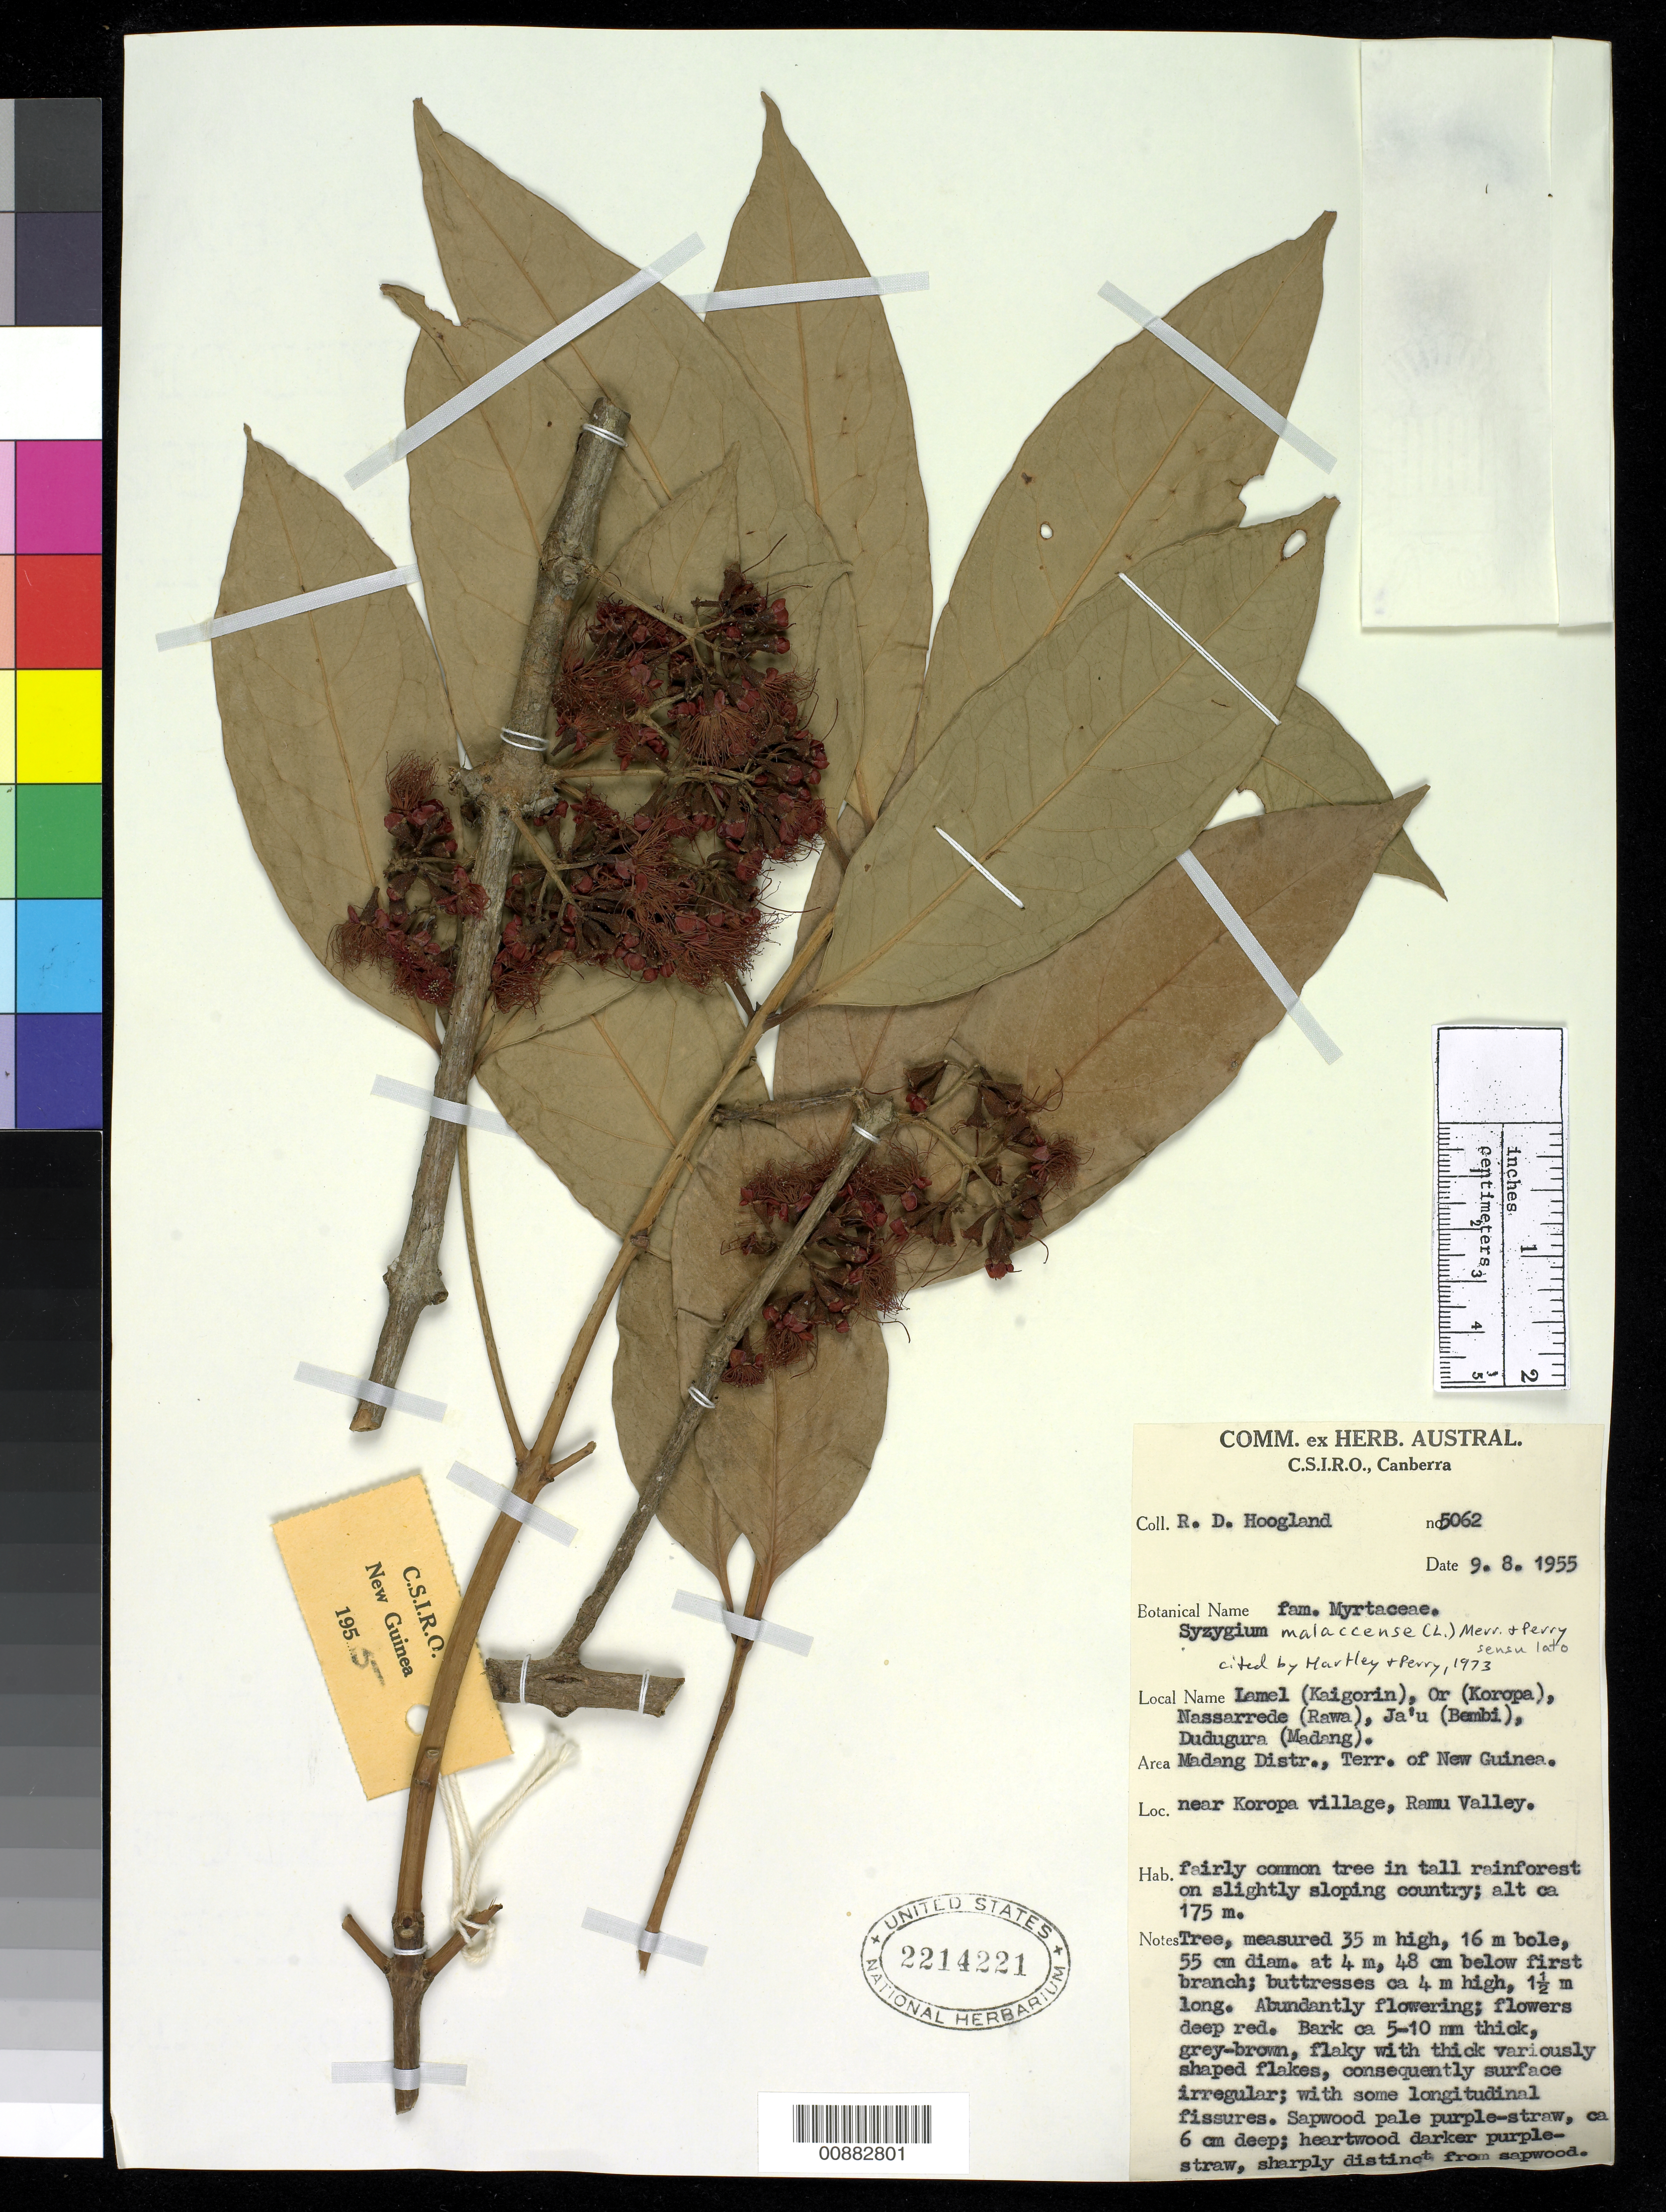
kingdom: Plantae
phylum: Tracheophyta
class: Magnoliopsida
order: Myrtales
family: Myrtaceae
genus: Syzygium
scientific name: Syzygium malaccense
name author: (L.) Merr. & L.M. Perry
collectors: R. D. Hoogland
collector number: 5062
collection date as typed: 09 Oct 1955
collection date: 1955-10-09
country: Papua New Guinea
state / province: Madang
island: New Guinea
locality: Ramu Valley, near Koropa village.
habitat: Fairly common tree in tall rainforest on slightly sloping country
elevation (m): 175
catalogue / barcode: US 2214221